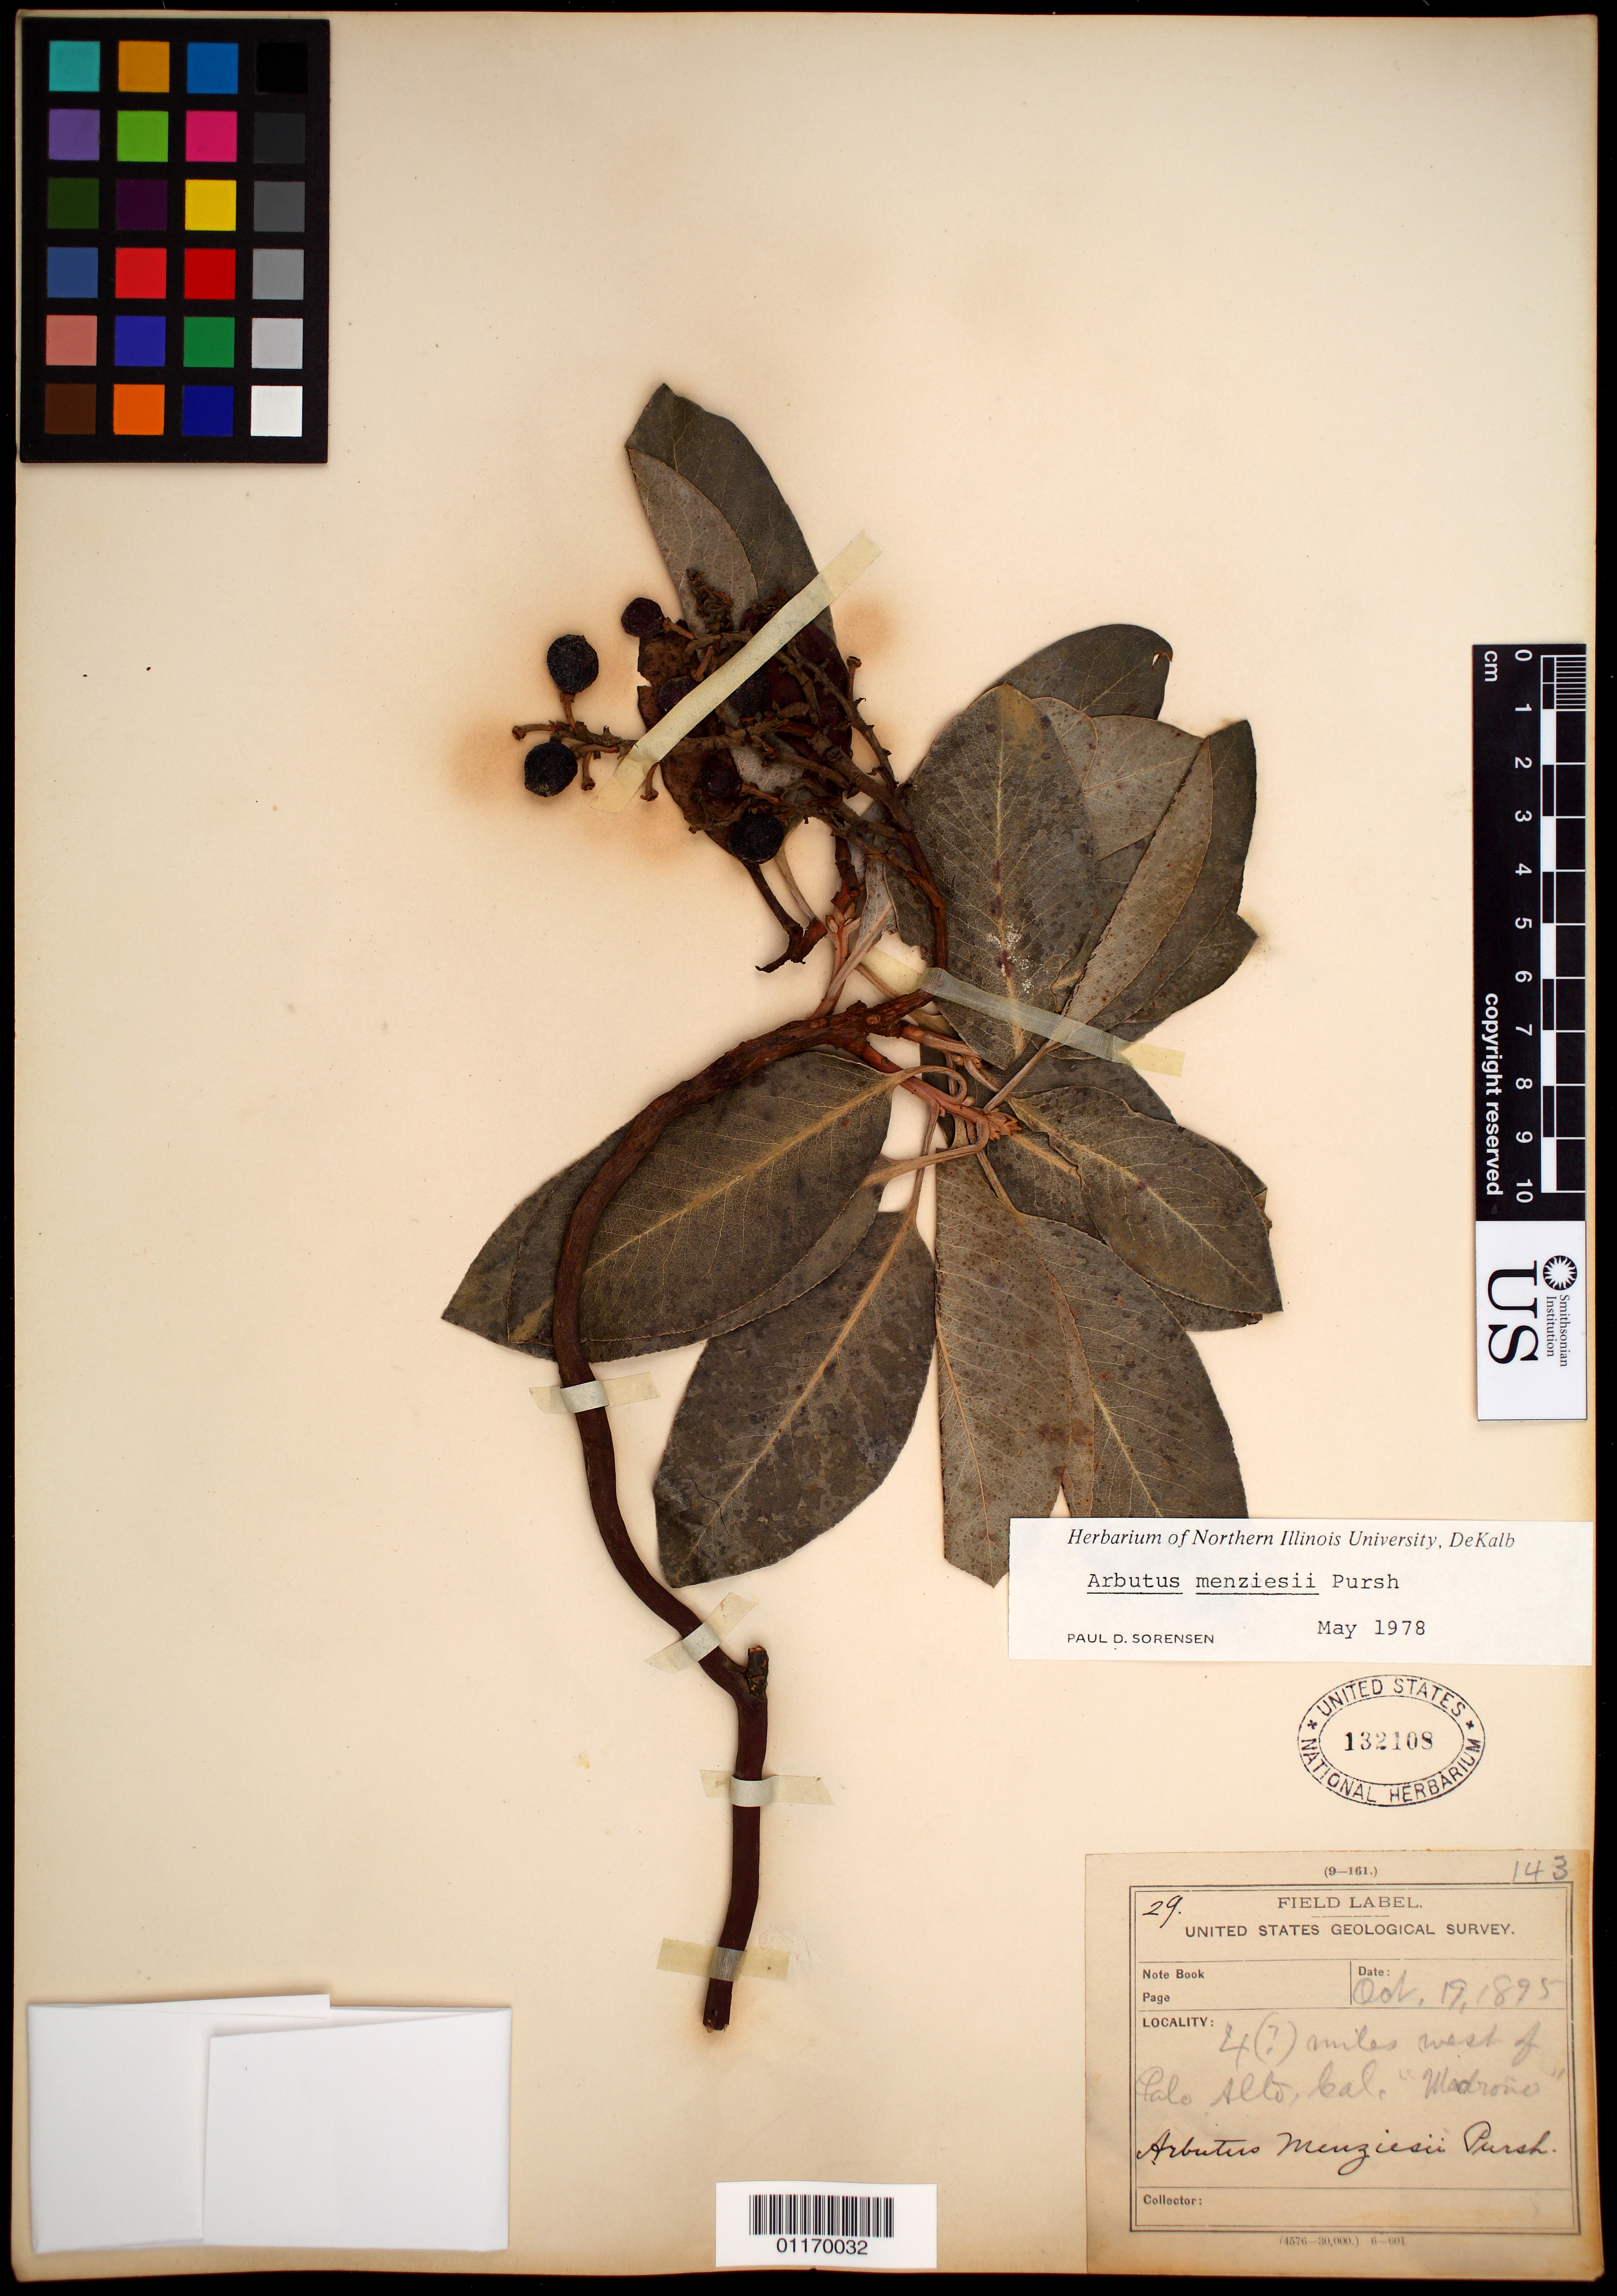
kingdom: Plantae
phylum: Tracheophyta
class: Magnoliopsida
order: Ericales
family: Ericaceae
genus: Arbutus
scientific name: Arbutus menziesii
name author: Pursh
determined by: Sorensen, P. D.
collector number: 143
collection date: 1895-10-19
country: United States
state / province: California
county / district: Santa Clara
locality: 4 miles west of Palo Alto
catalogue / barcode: US 132108